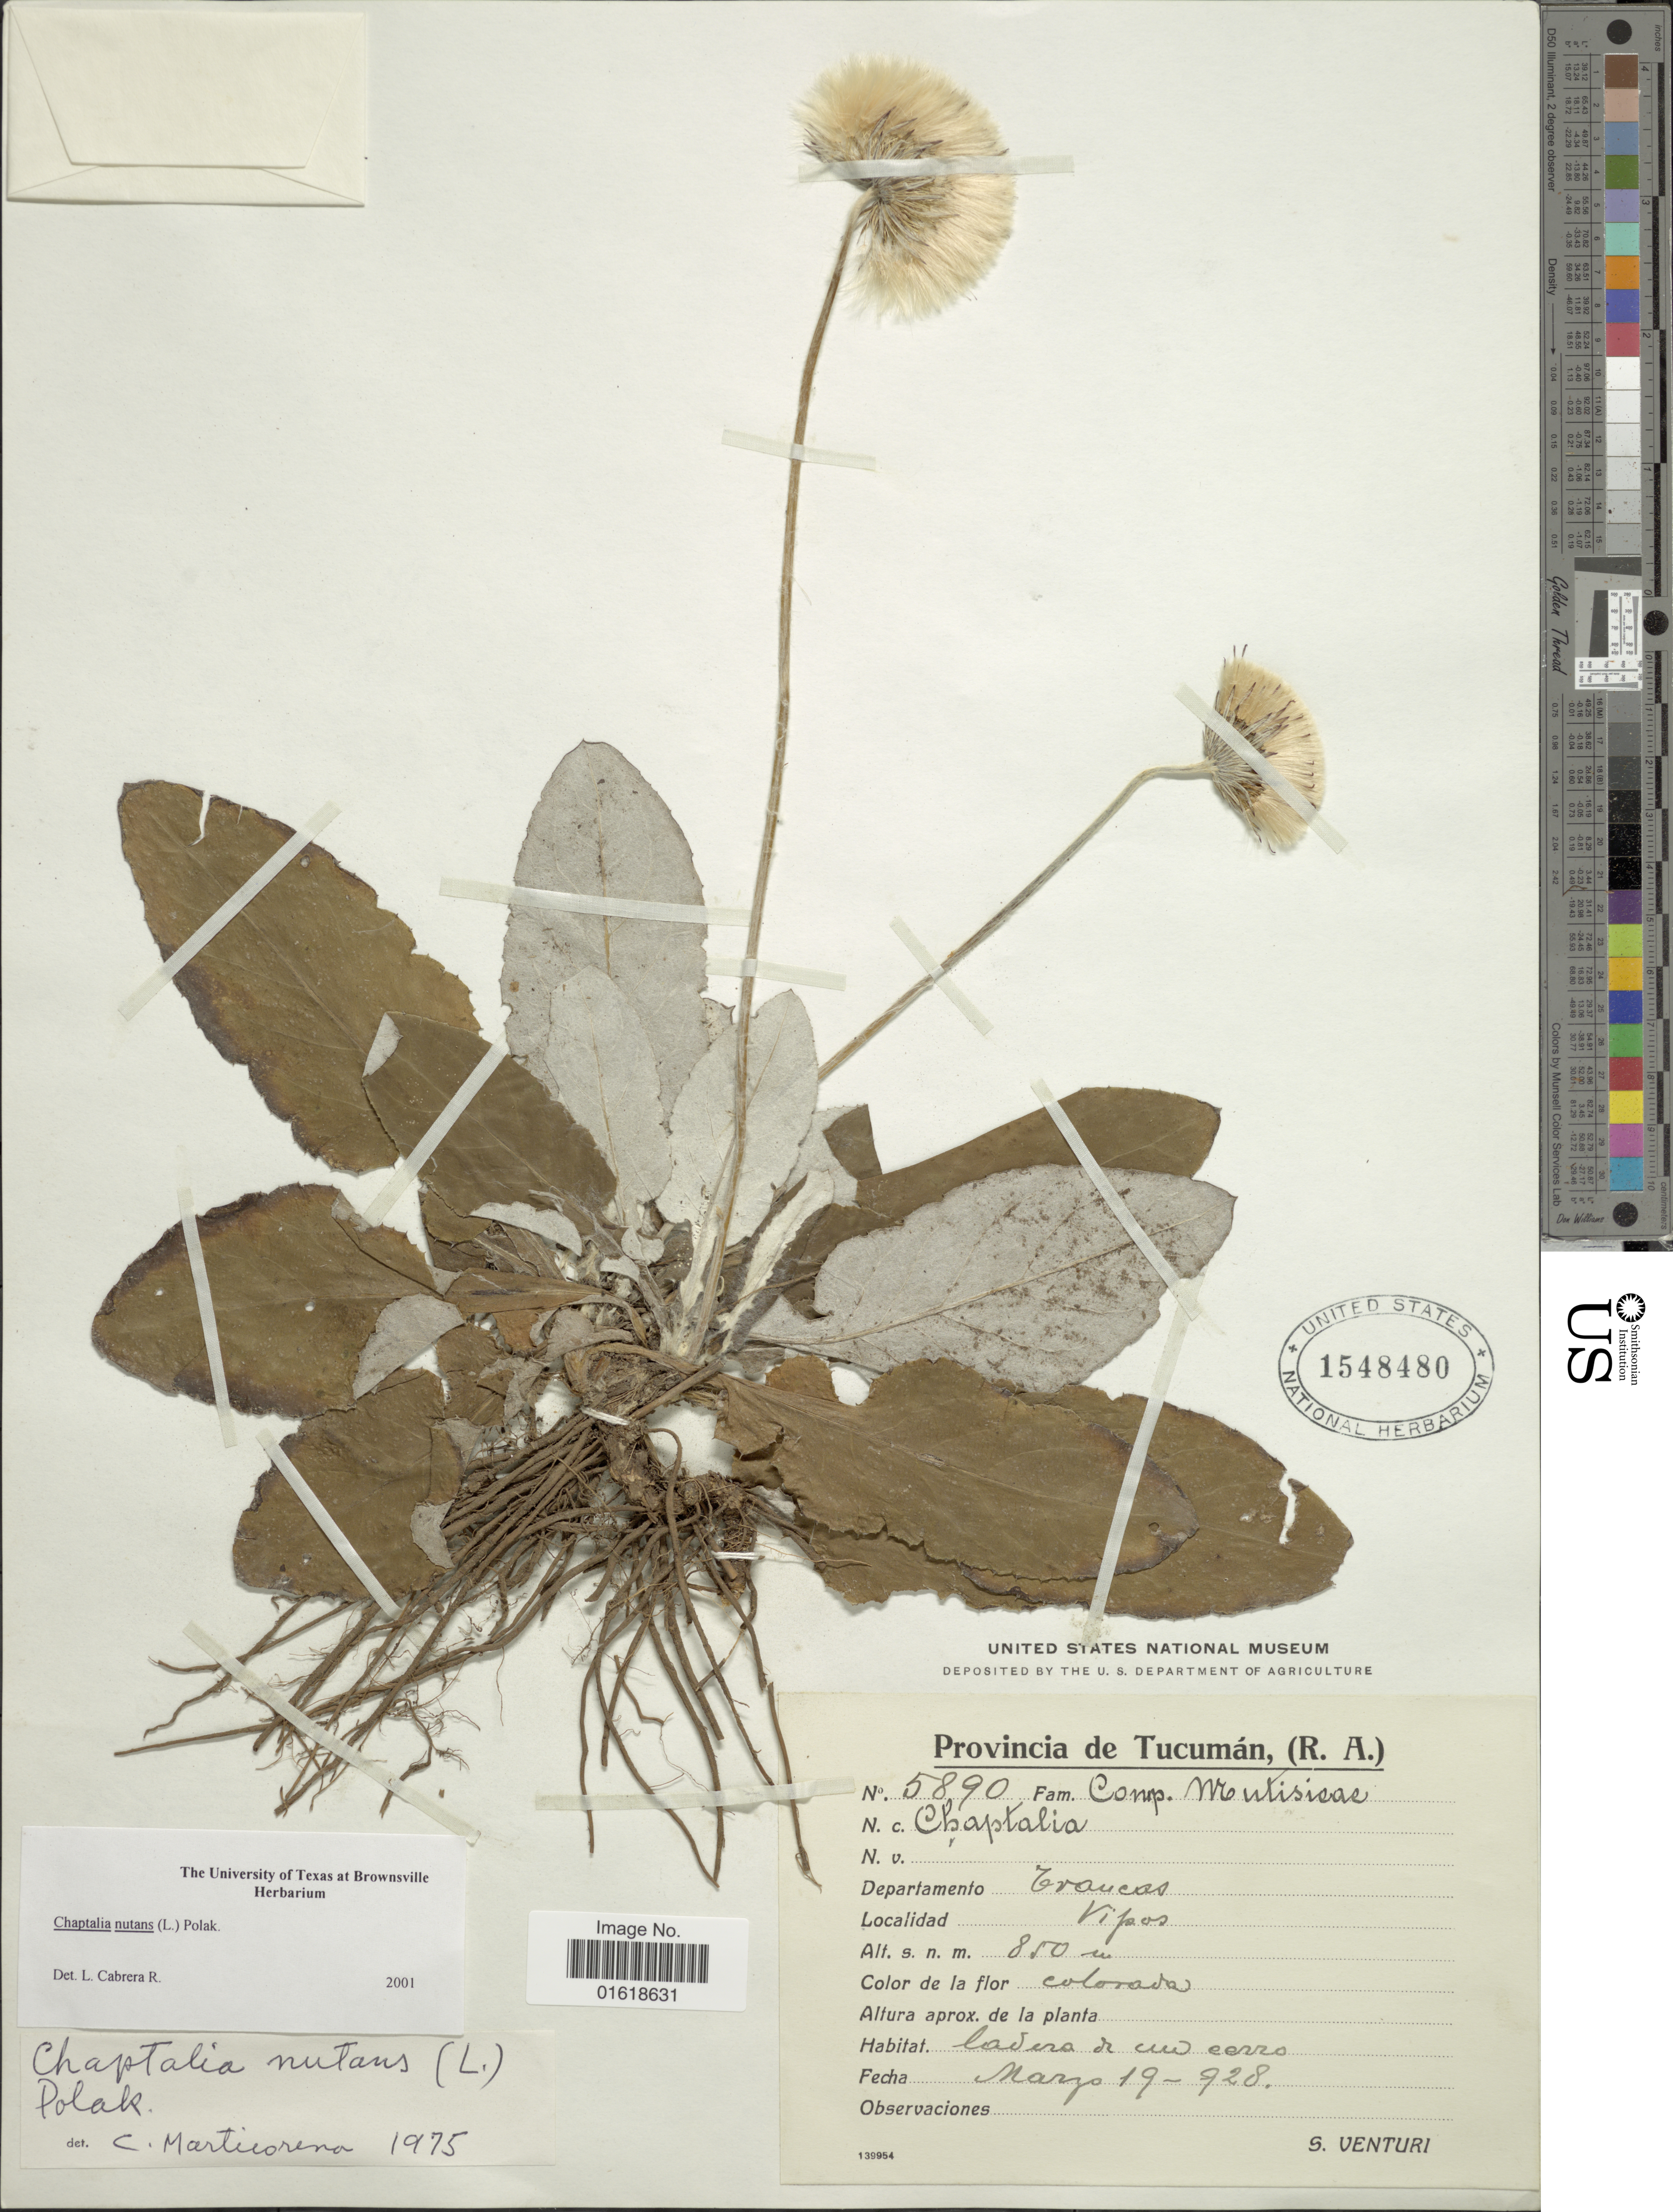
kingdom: Plantae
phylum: Tracheophyta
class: Magnoliopsida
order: Asterales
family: Asteraceae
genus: Chaptalia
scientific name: Chaptalia nutans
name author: (L.) Pol.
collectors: S. Venturi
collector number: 5890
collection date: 1928-03-19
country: Argentina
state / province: Tucuman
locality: Provincia de Tucumán, (R.A.). Departamento Traucas. Vipos.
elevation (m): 850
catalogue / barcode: US 1548480